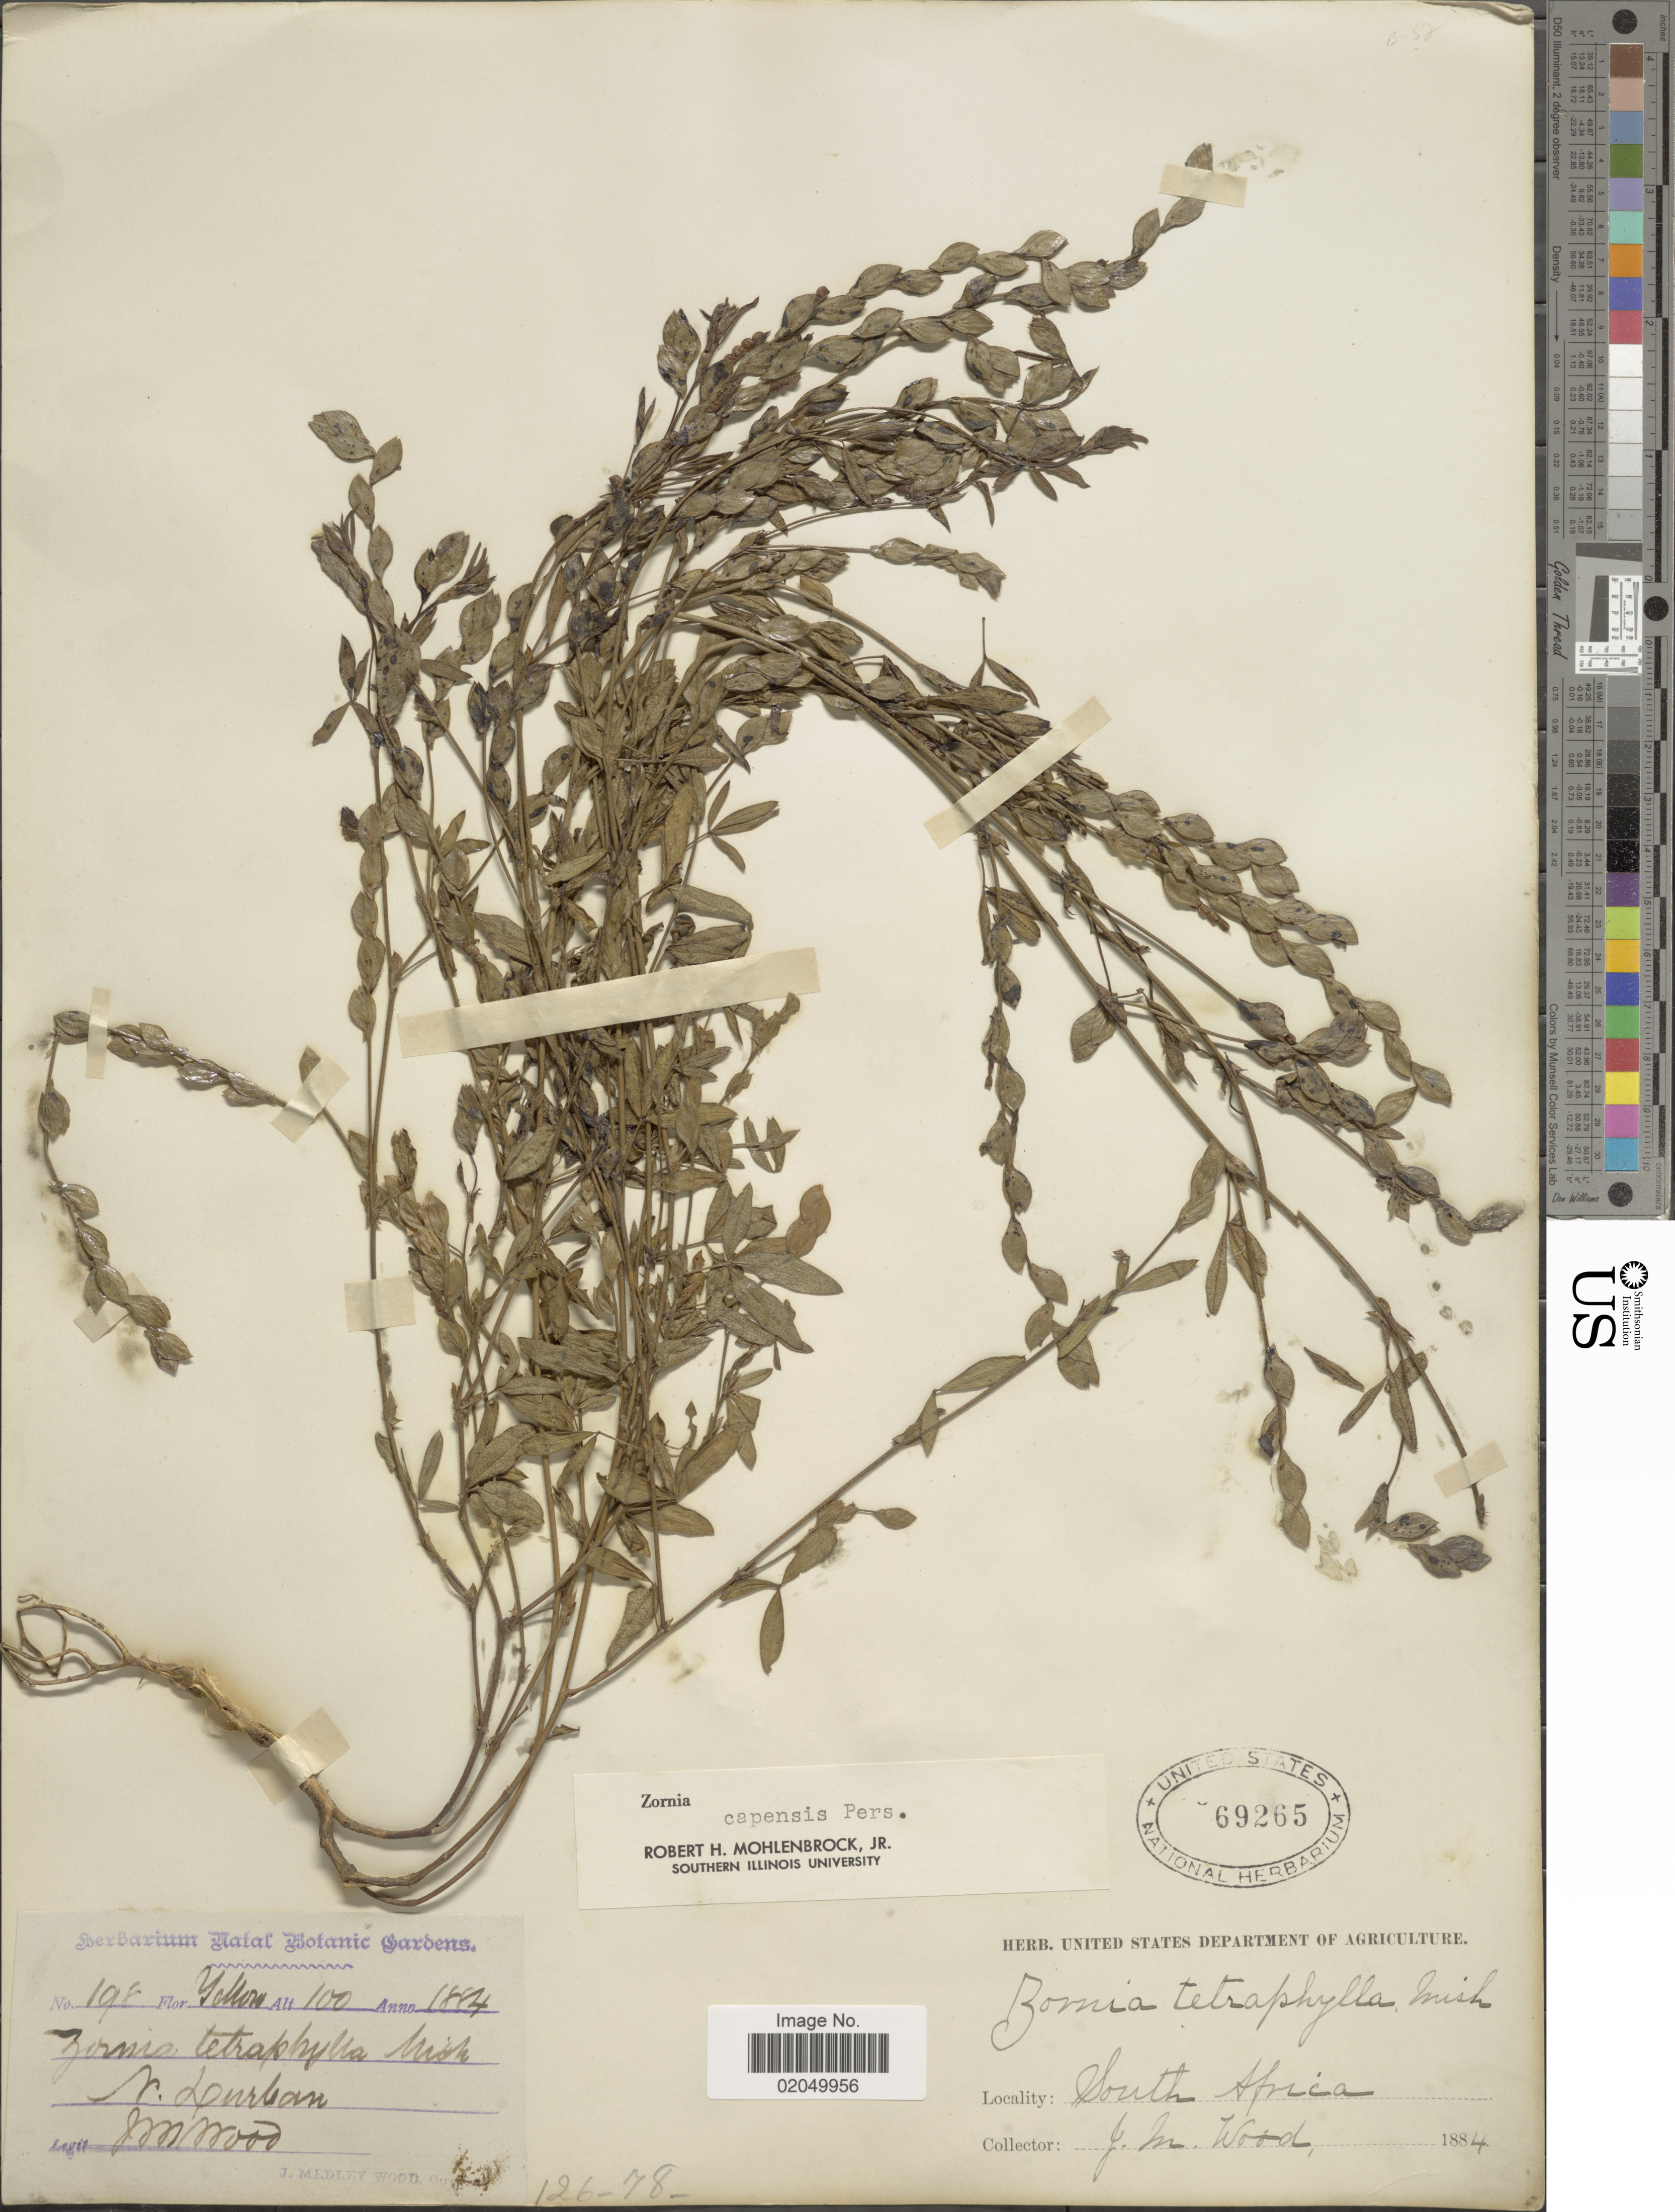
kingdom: Plantae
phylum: Tracheophyta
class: Magnoliopsida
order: Fabales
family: Fabaceae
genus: Zornia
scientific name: Zornia capensis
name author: Pers.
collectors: J. Medley Wood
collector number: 198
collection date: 1884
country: South Africa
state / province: KwaZulu-Natal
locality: N. Durban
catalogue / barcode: US 69265